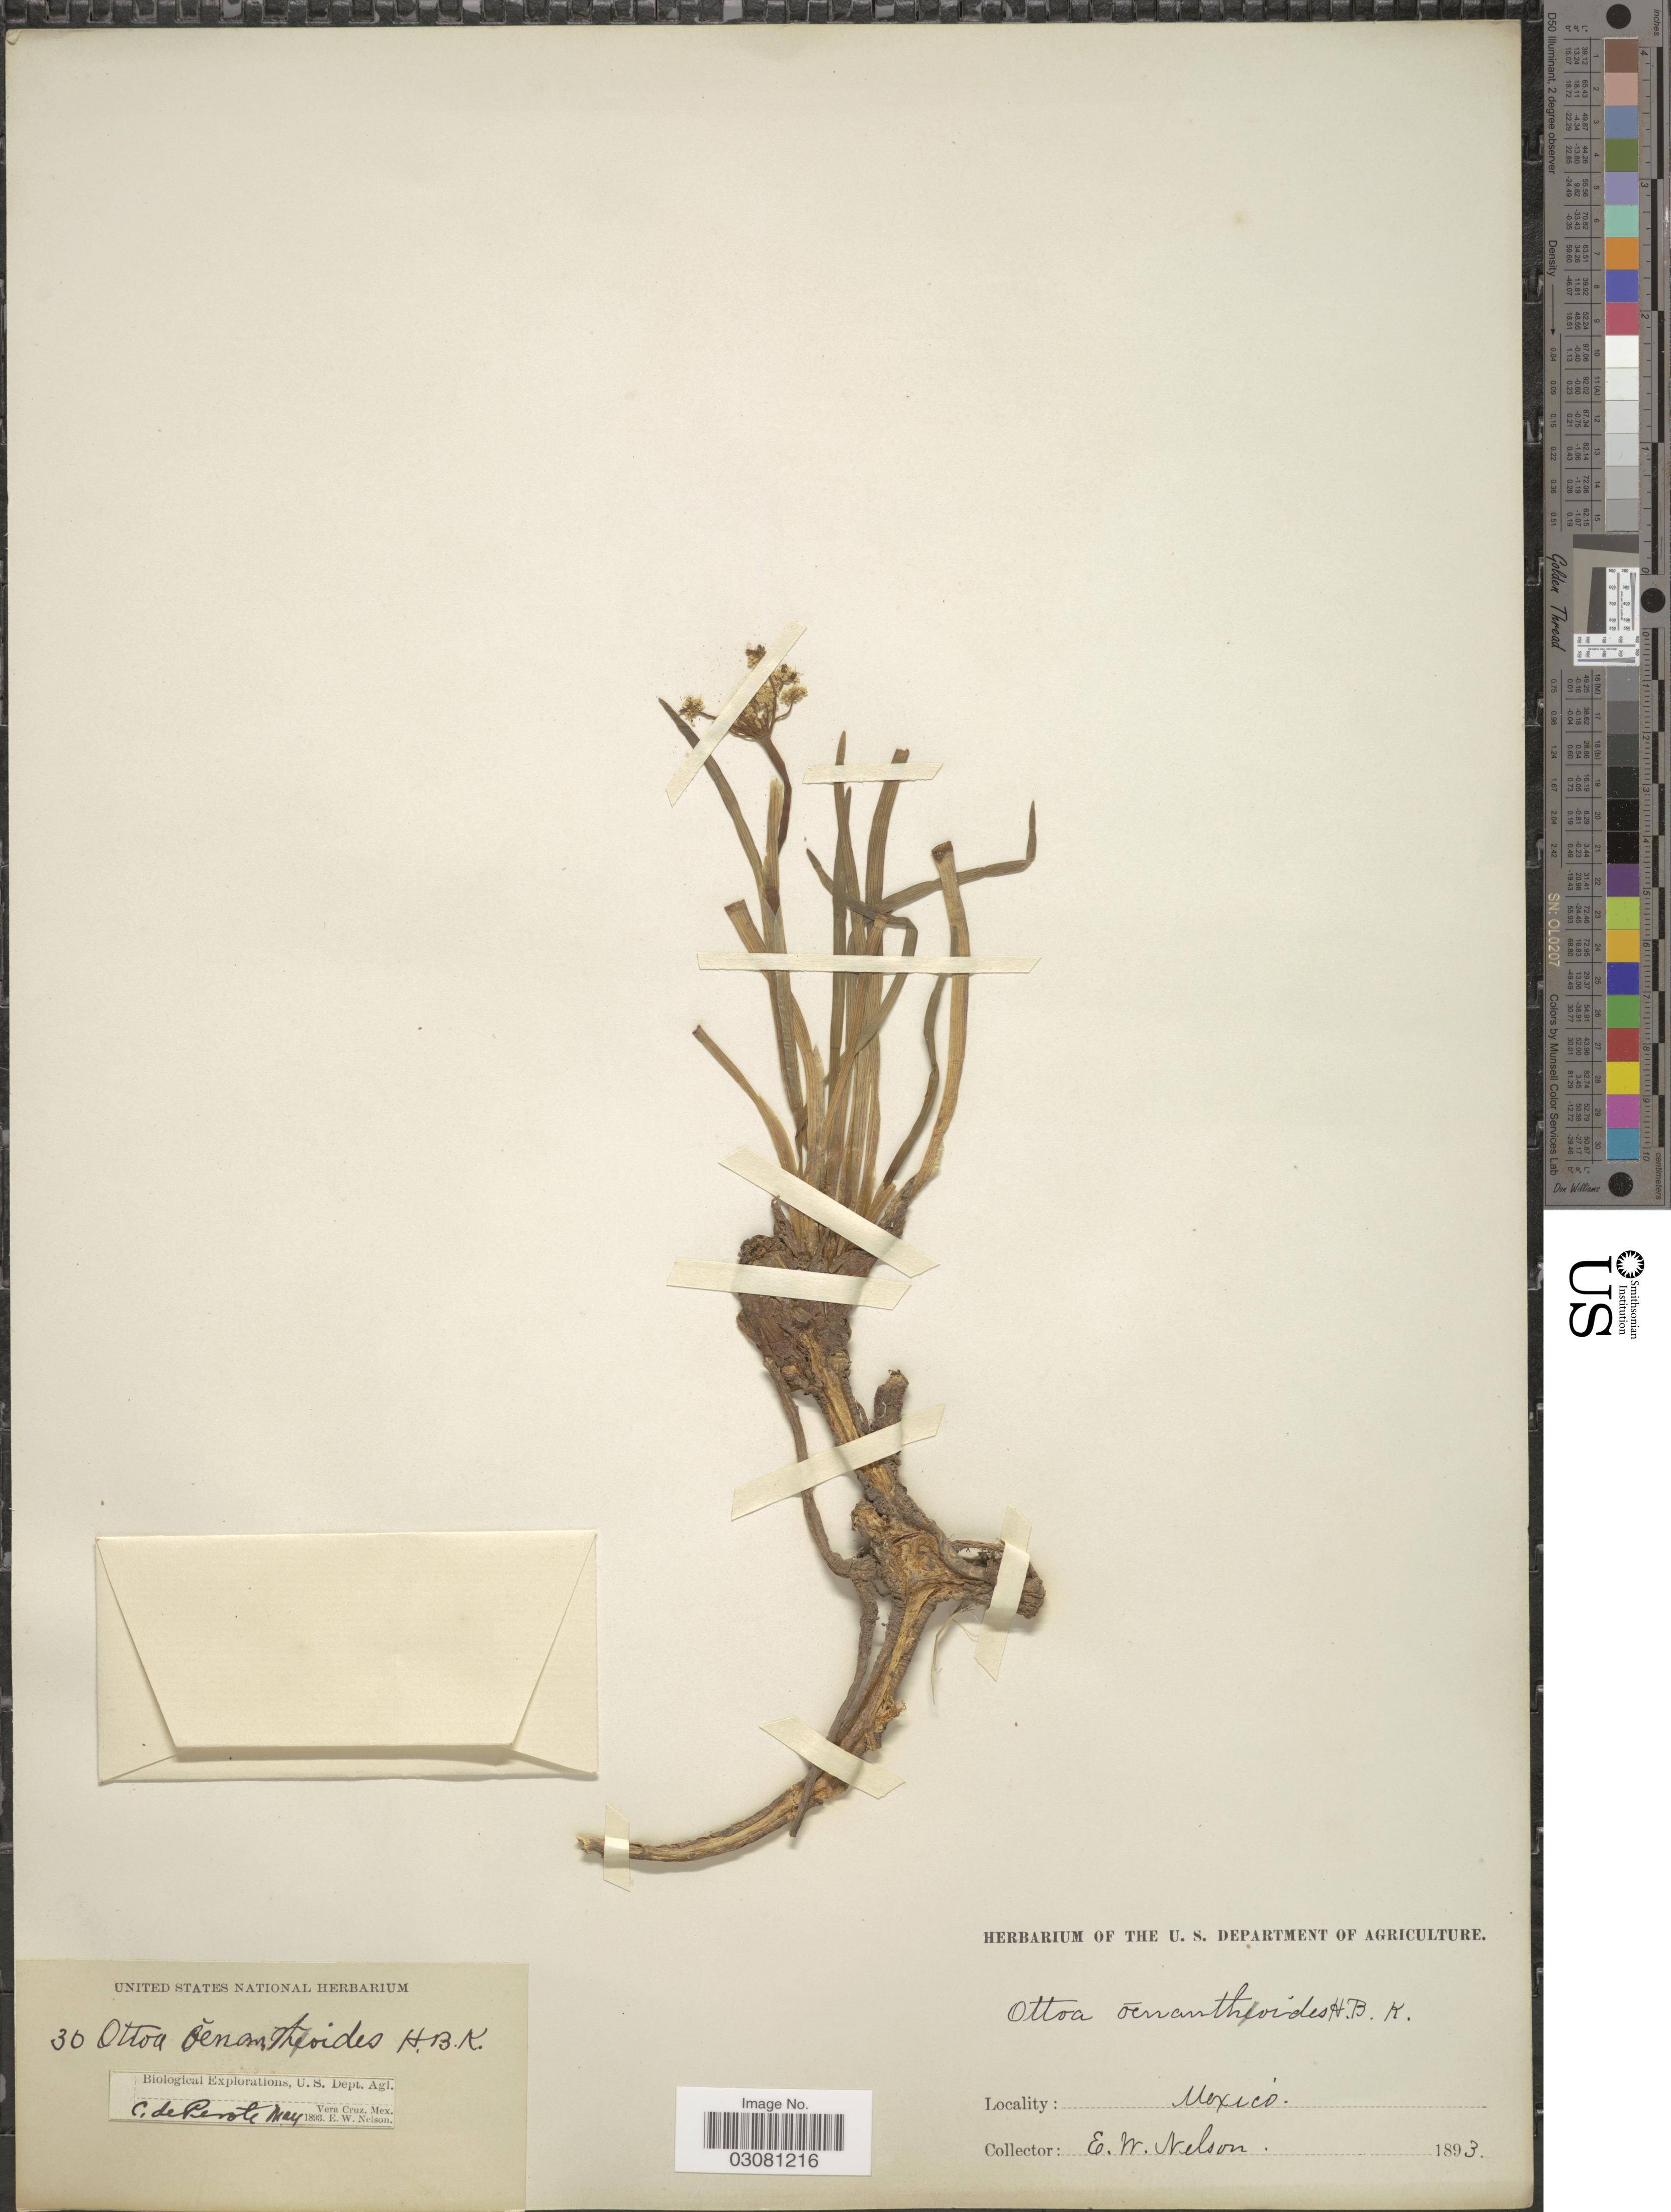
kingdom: Plantae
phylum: Tracheophyta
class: Magnoliopsida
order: Apiales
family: Apiaceae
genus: Ottoa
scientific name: Ottoa oenanthoides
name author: Kunth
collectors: E. W. Nelson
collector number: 30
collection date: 1893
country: Mexico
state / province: Veracruz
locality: Vera Cruz.